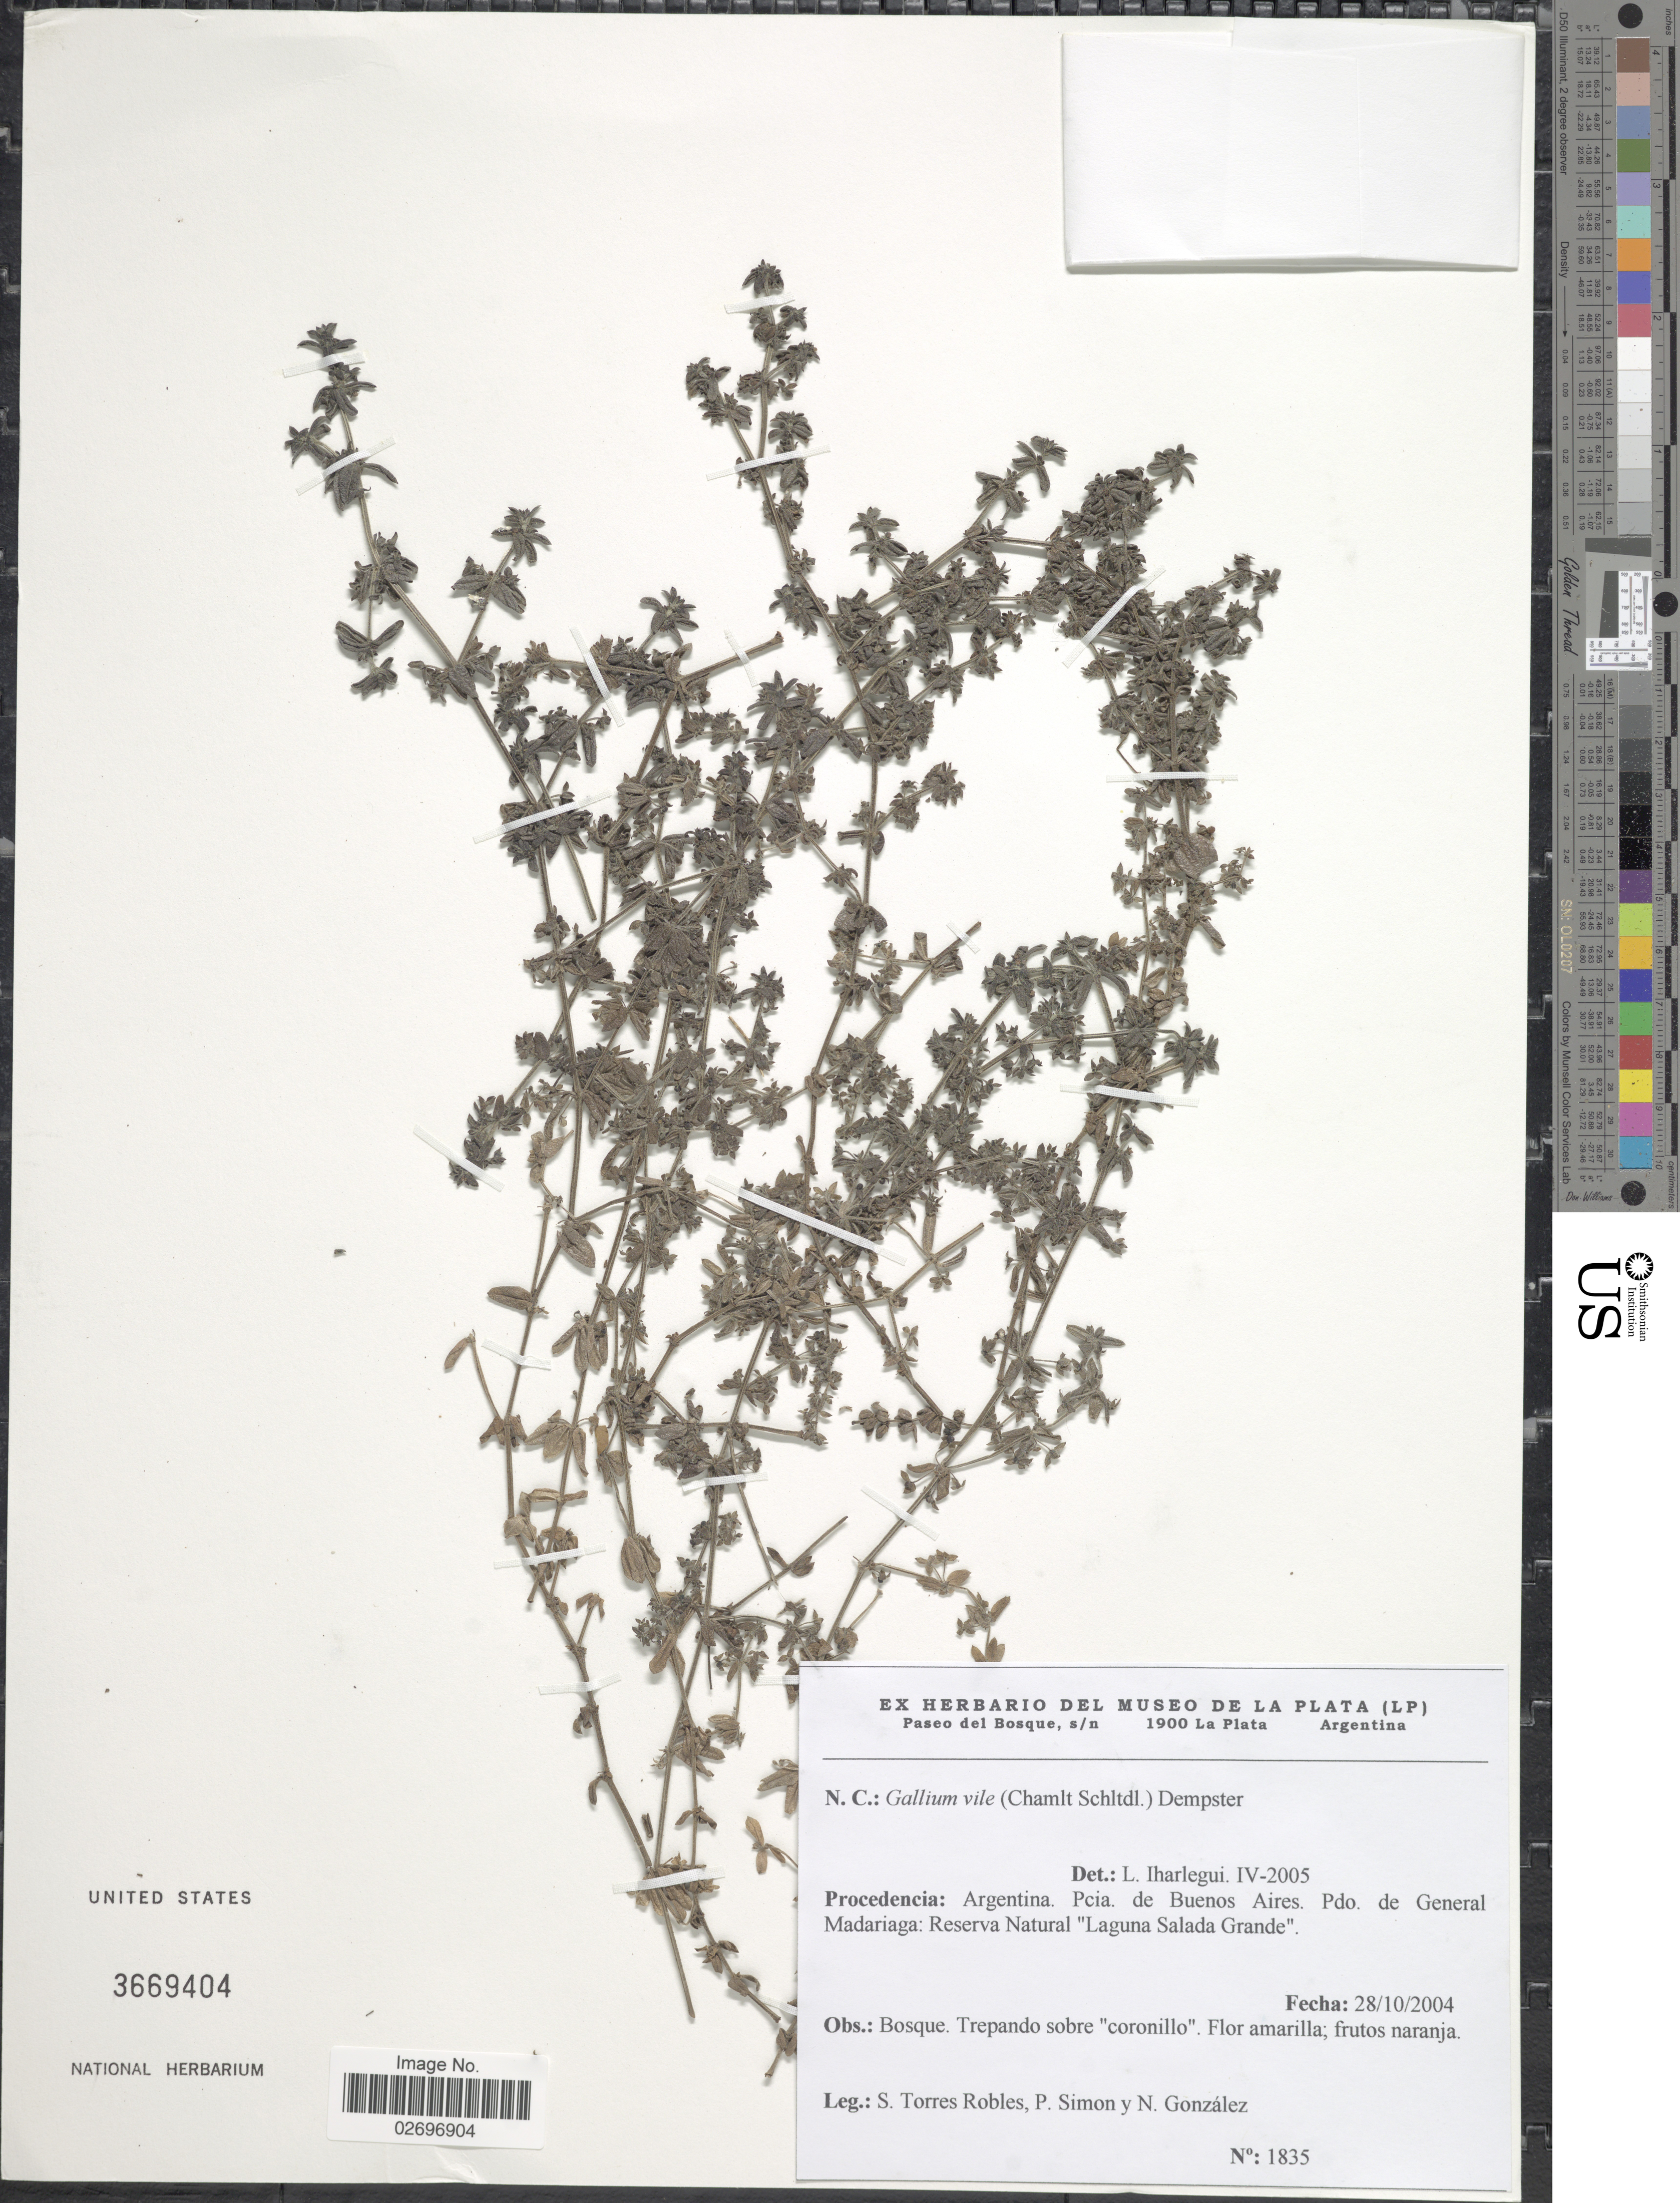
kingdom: Plantae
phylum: Tracheophyta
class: Magnoliopsida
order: Gentianales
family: Rubiaceae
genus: Galium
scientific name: Galium vile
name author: (Cham. & Schltdl.) Dempster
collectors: S. Torres Robles, P. Simon & N. Gonzalez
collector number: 1835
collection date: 2004-10-28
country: Argentina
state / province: Buenos Aires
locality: Pdo. de General Madariaga: Reserva Natural "Laguna Salada Grande"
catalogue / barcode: US 3669404